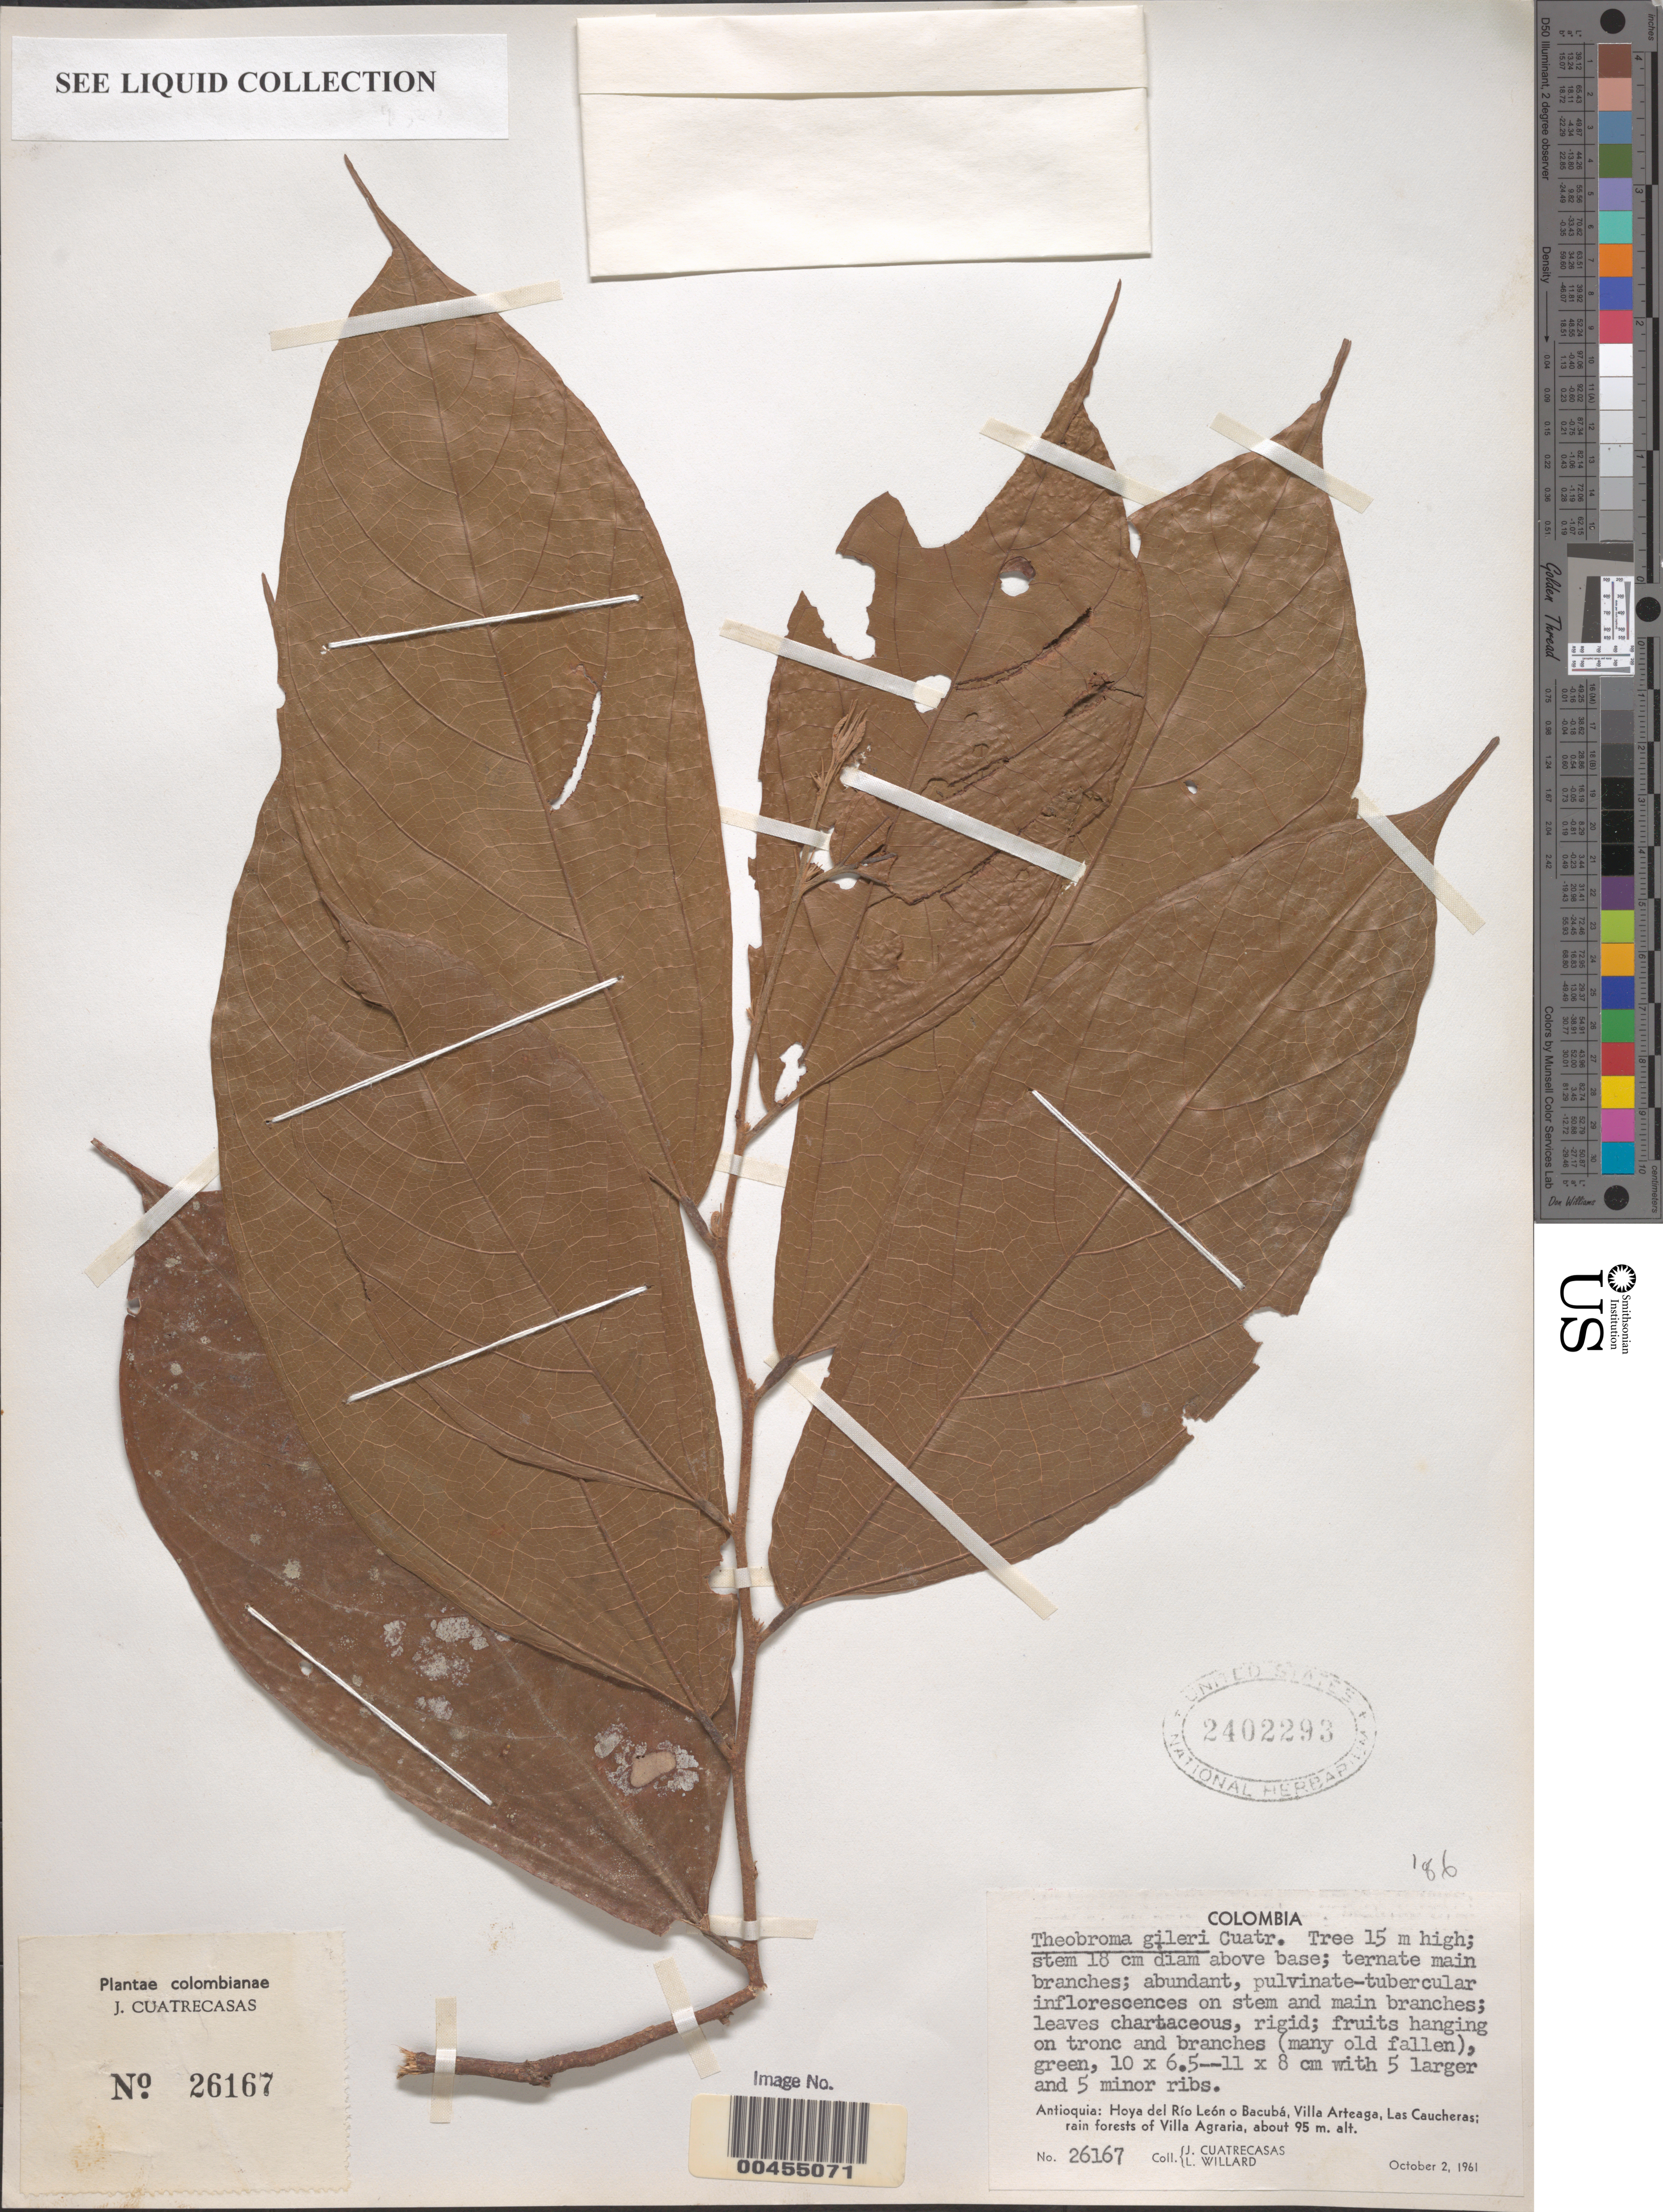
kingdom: Plantae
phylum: Tracheophyta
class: Magnoliopsida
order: Malvales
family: Malvaceae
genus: Theobroma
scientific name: Theobroma gileri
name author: Cuatrec.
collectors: J. Cuatrecasas & L. Willard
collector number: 26167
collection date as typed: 02 Oct 1961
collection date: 1961-10-02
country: Colombia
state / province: Antioquia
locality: Hoya del Río León o Bacubá, Villa Arteaga, Las Caucheras, rain forests of Villa Agraria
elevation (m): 95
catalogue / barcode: US 2402293